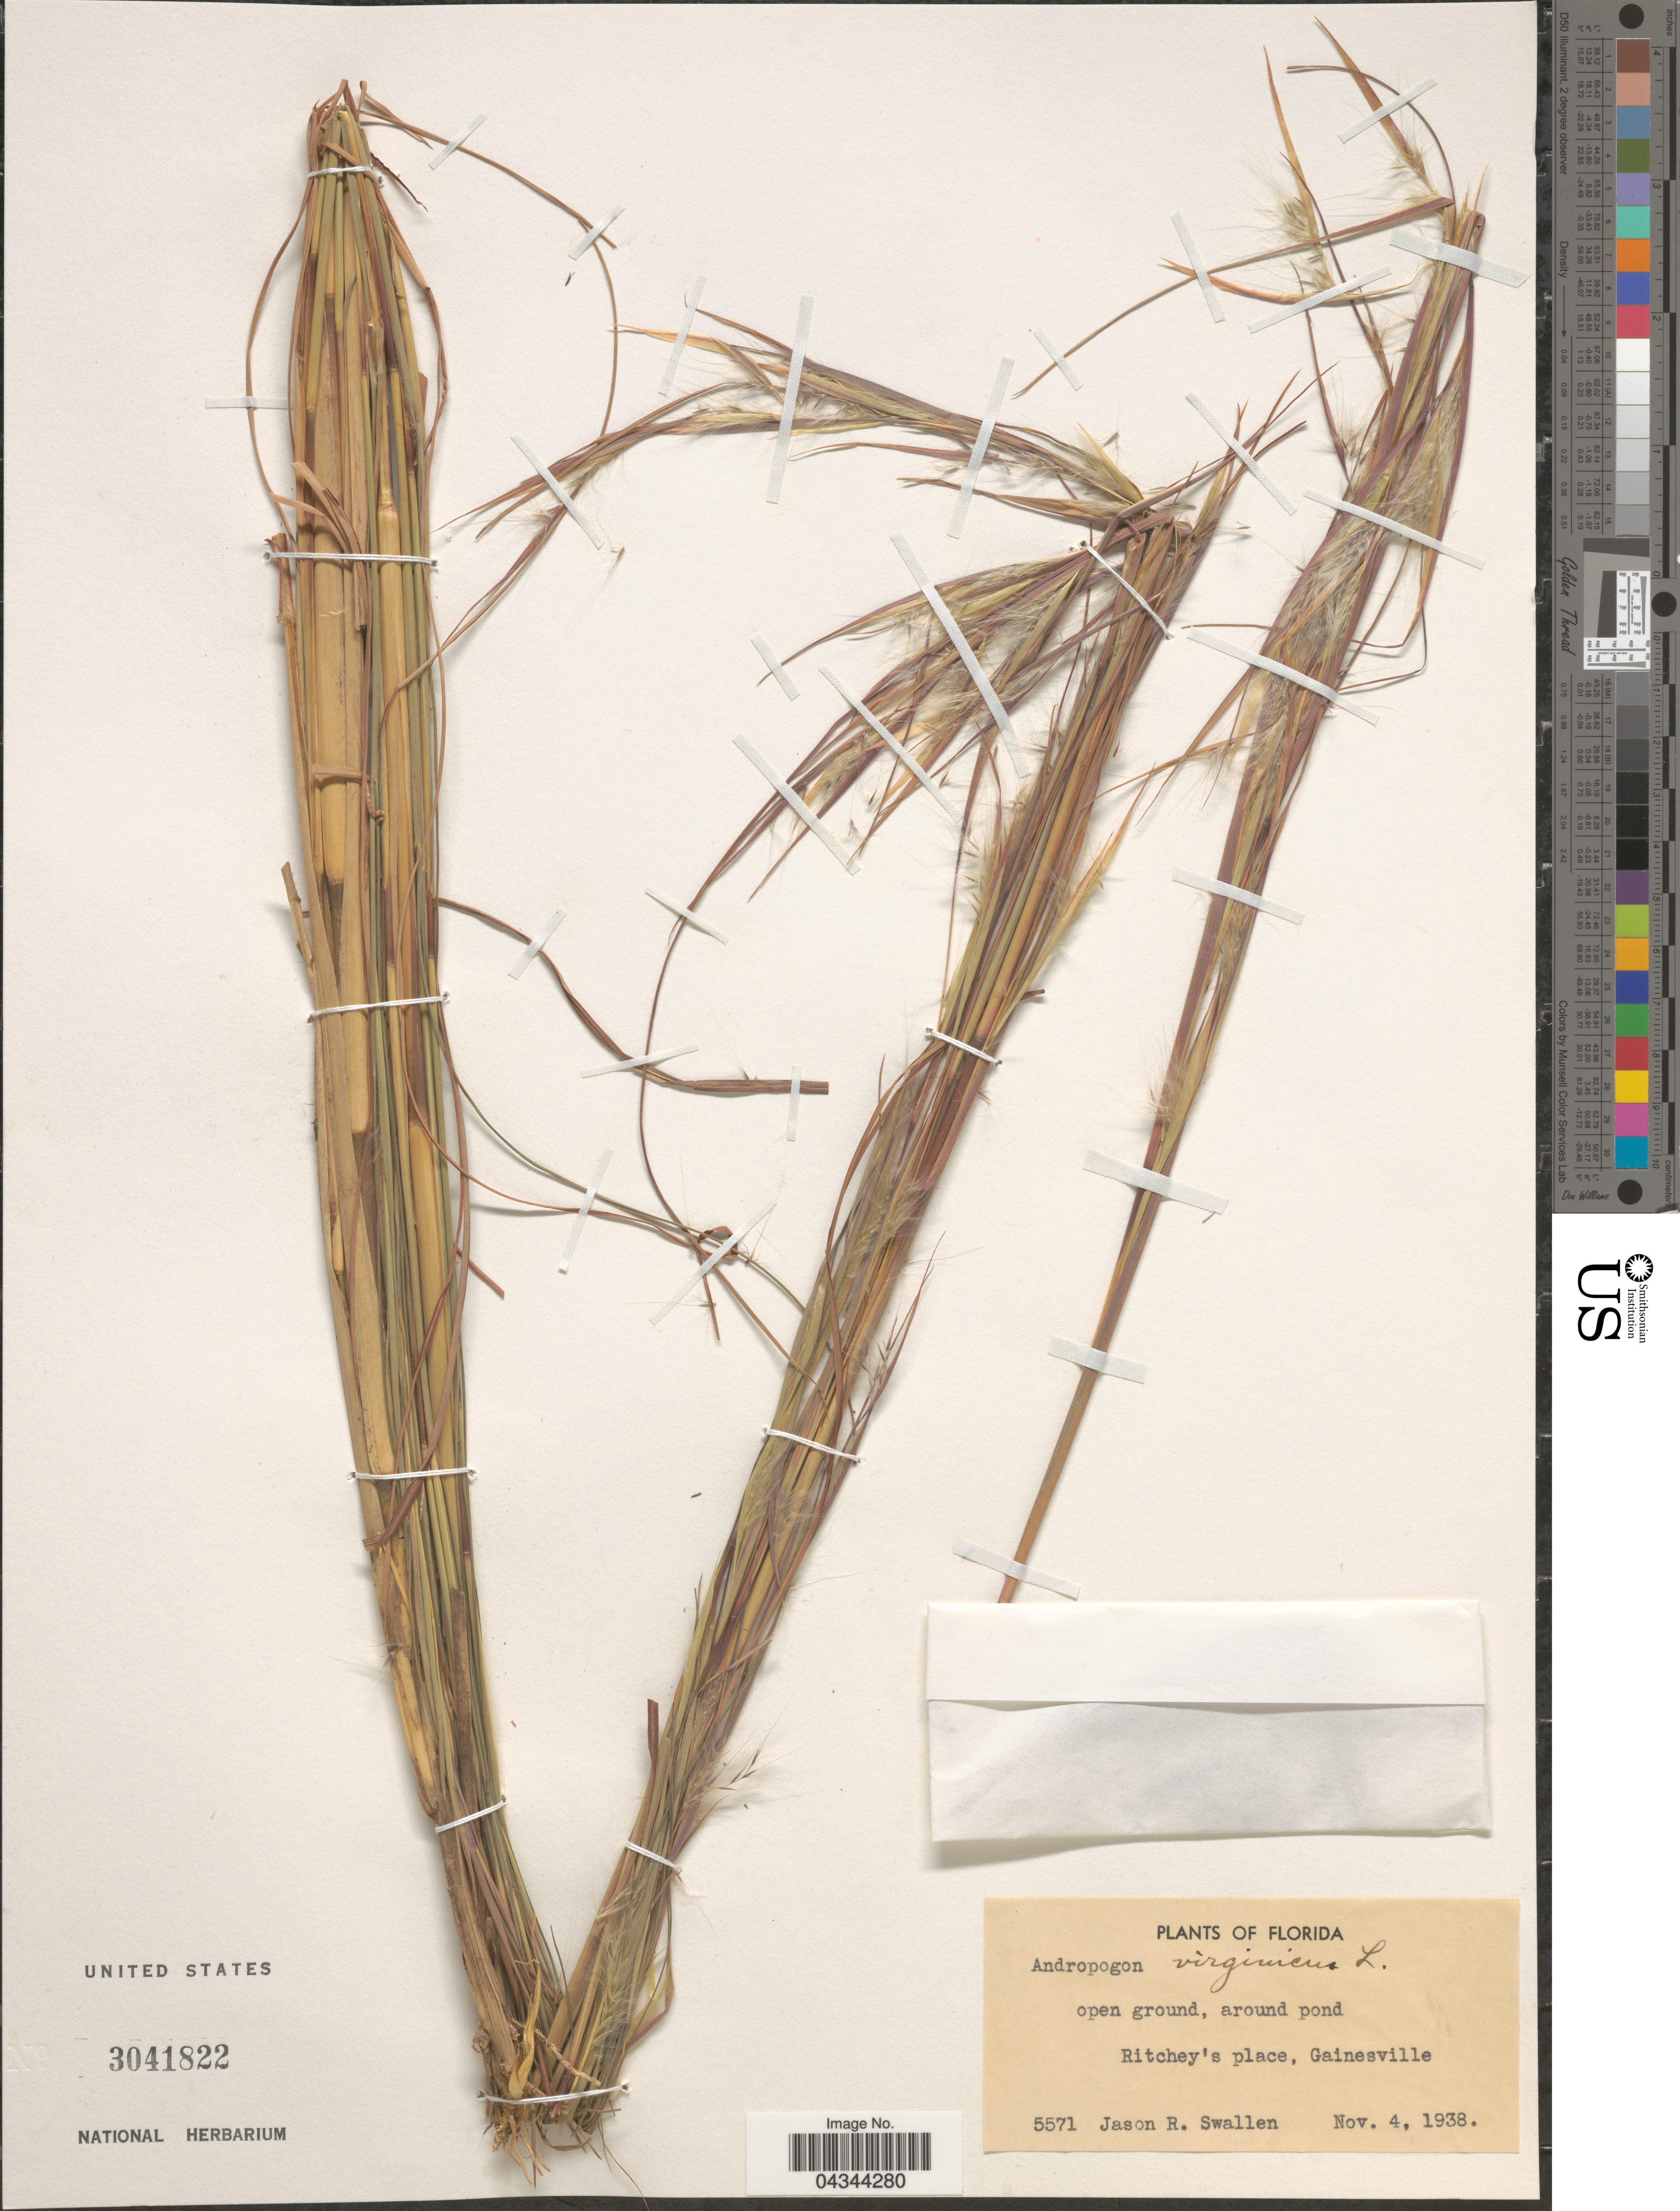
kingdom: Plantae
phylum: Tracheophyta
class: Liliopsida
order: Poales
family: Poaceae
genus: Andropogon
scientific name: Andropogon virginicus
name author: L.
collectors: J. R. Swallen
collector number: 5571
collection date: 1938-11-04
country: United States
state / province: Florida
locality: Around pond Ritchey's place, Gainesville.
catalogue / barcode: US 3041822